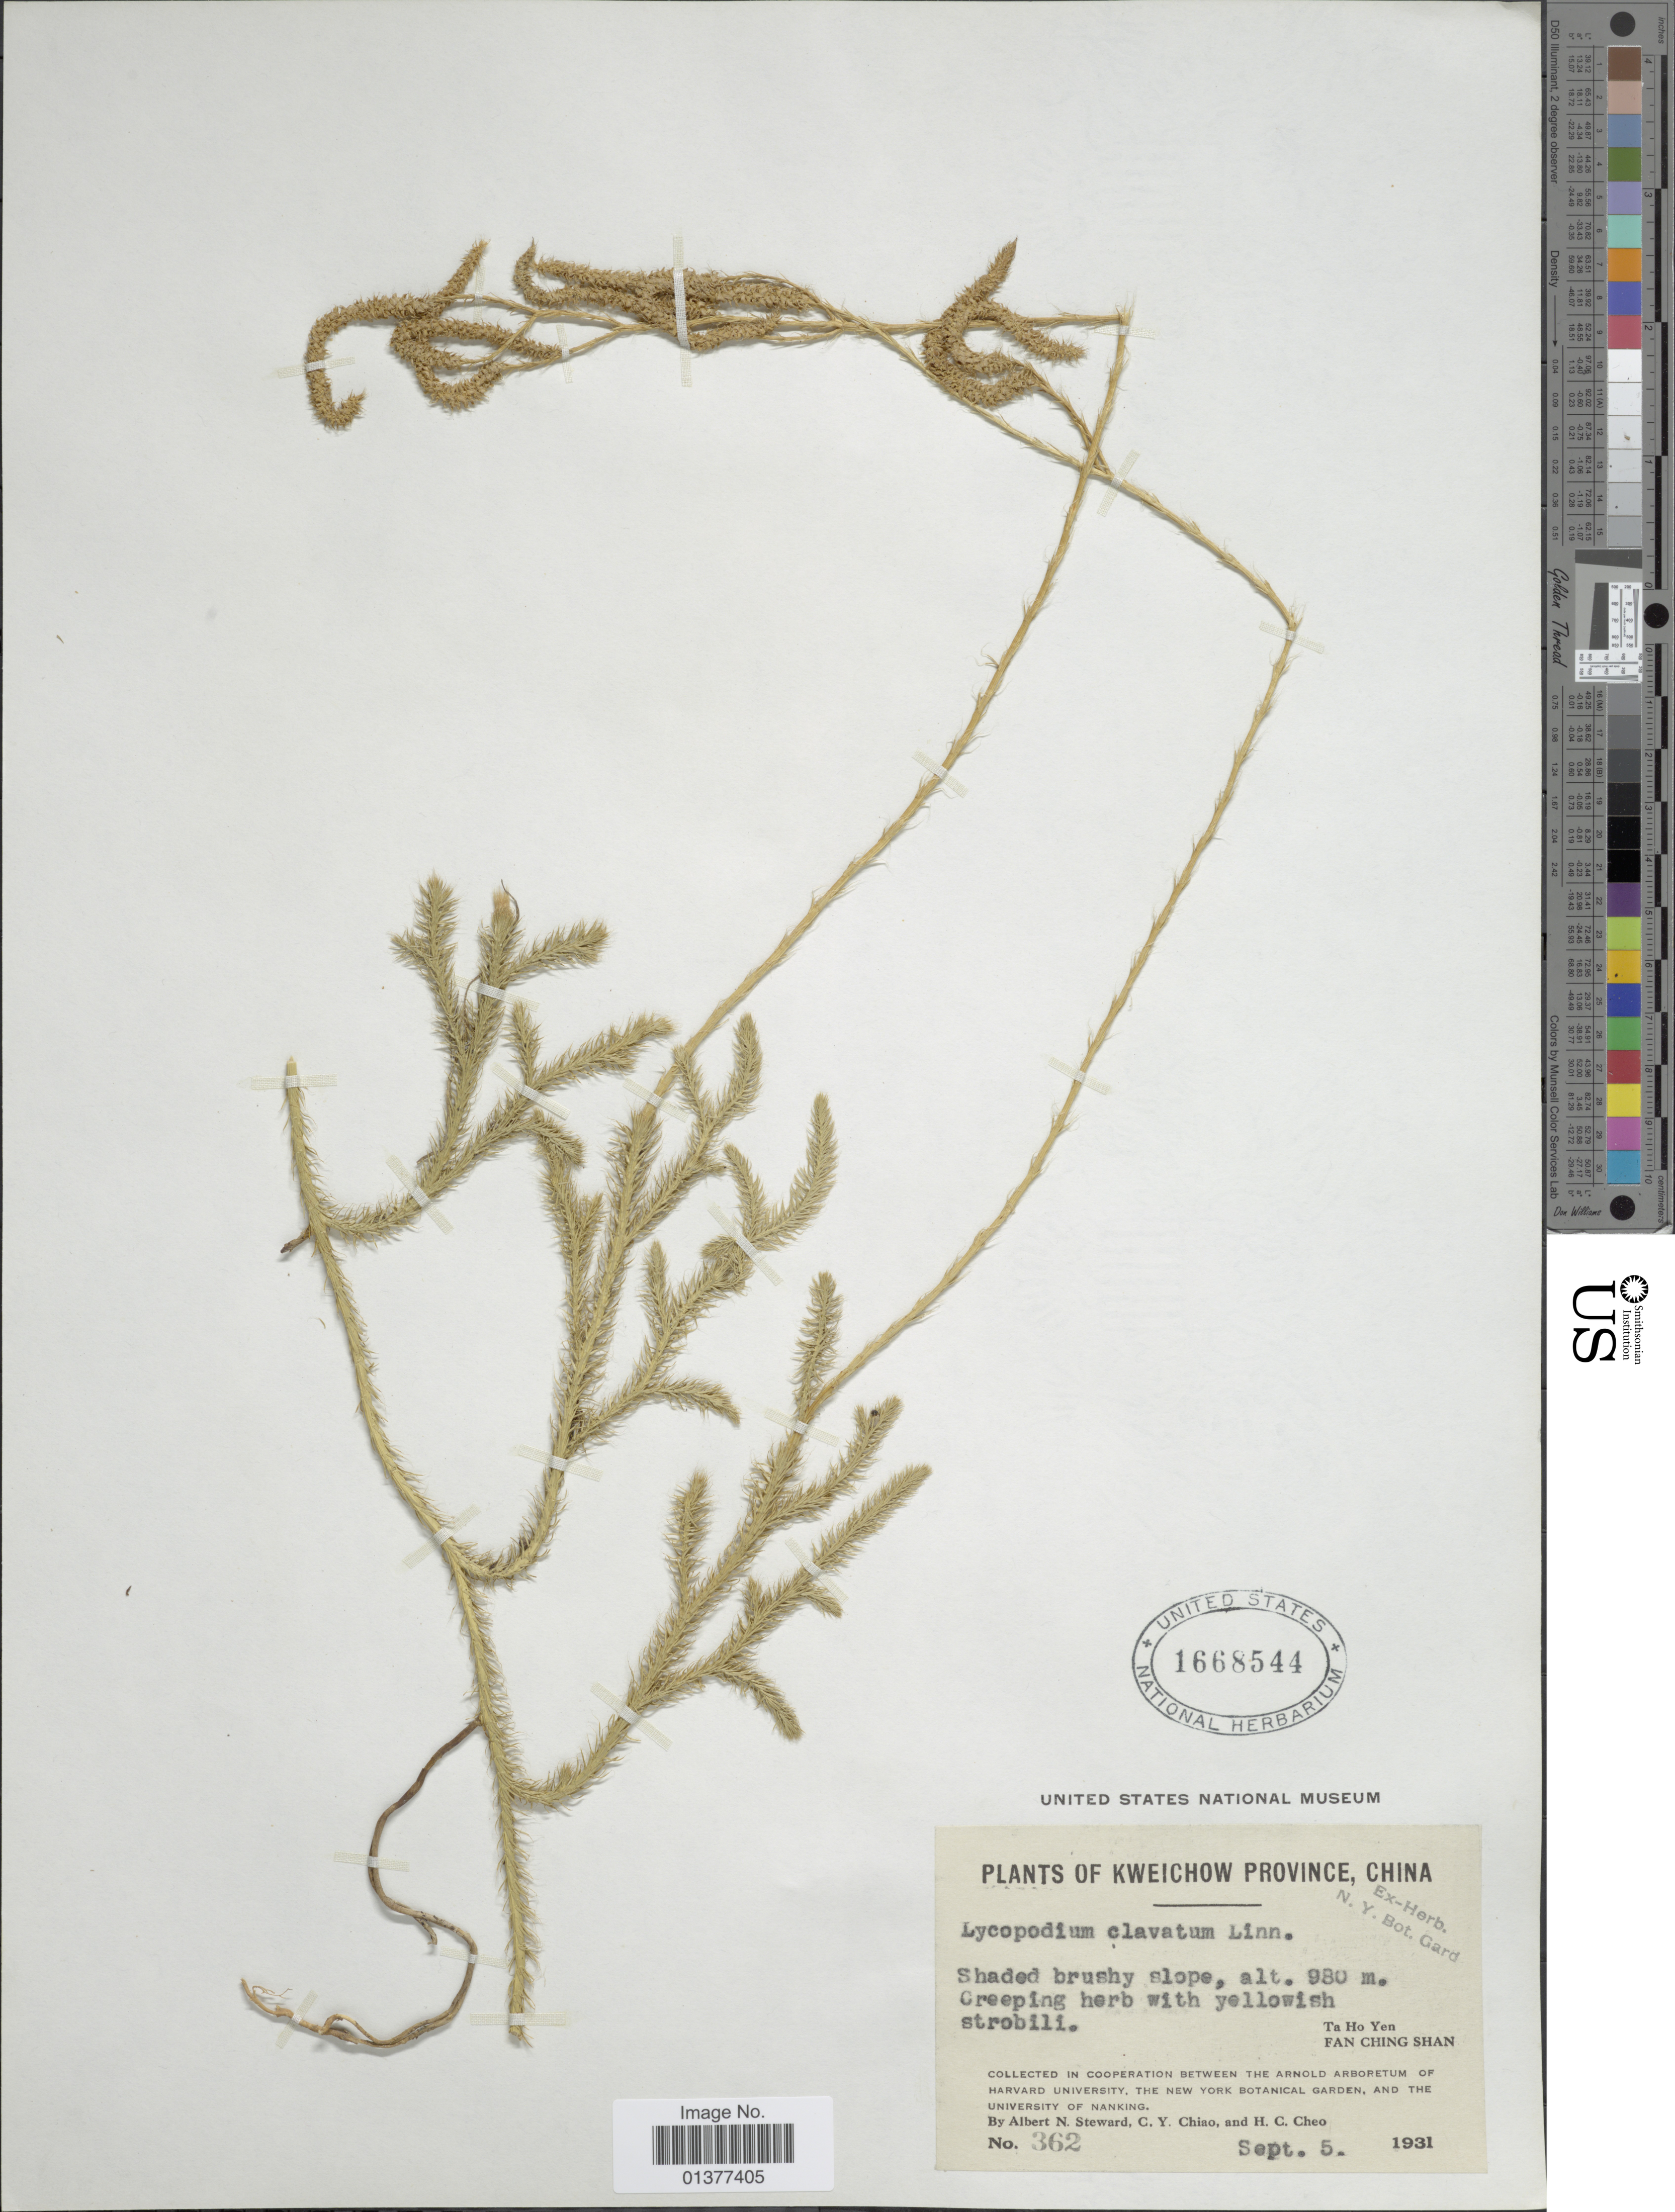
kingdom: Plantae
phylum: Tracheophyta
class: Lycopodiopsida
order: Lycopodiales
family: Lycopodiaceae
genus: Lycopodium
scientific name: Lycopodium clavatum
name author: L.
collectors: A. N. Steward, C. Y. Chiao & H. Cheo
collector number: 362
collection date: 1931-09-05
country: China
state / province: Guizhou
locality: Kweichow province, Ta Ho Yen, Fan Ching Shan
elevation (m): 980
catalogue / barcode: US 1668544